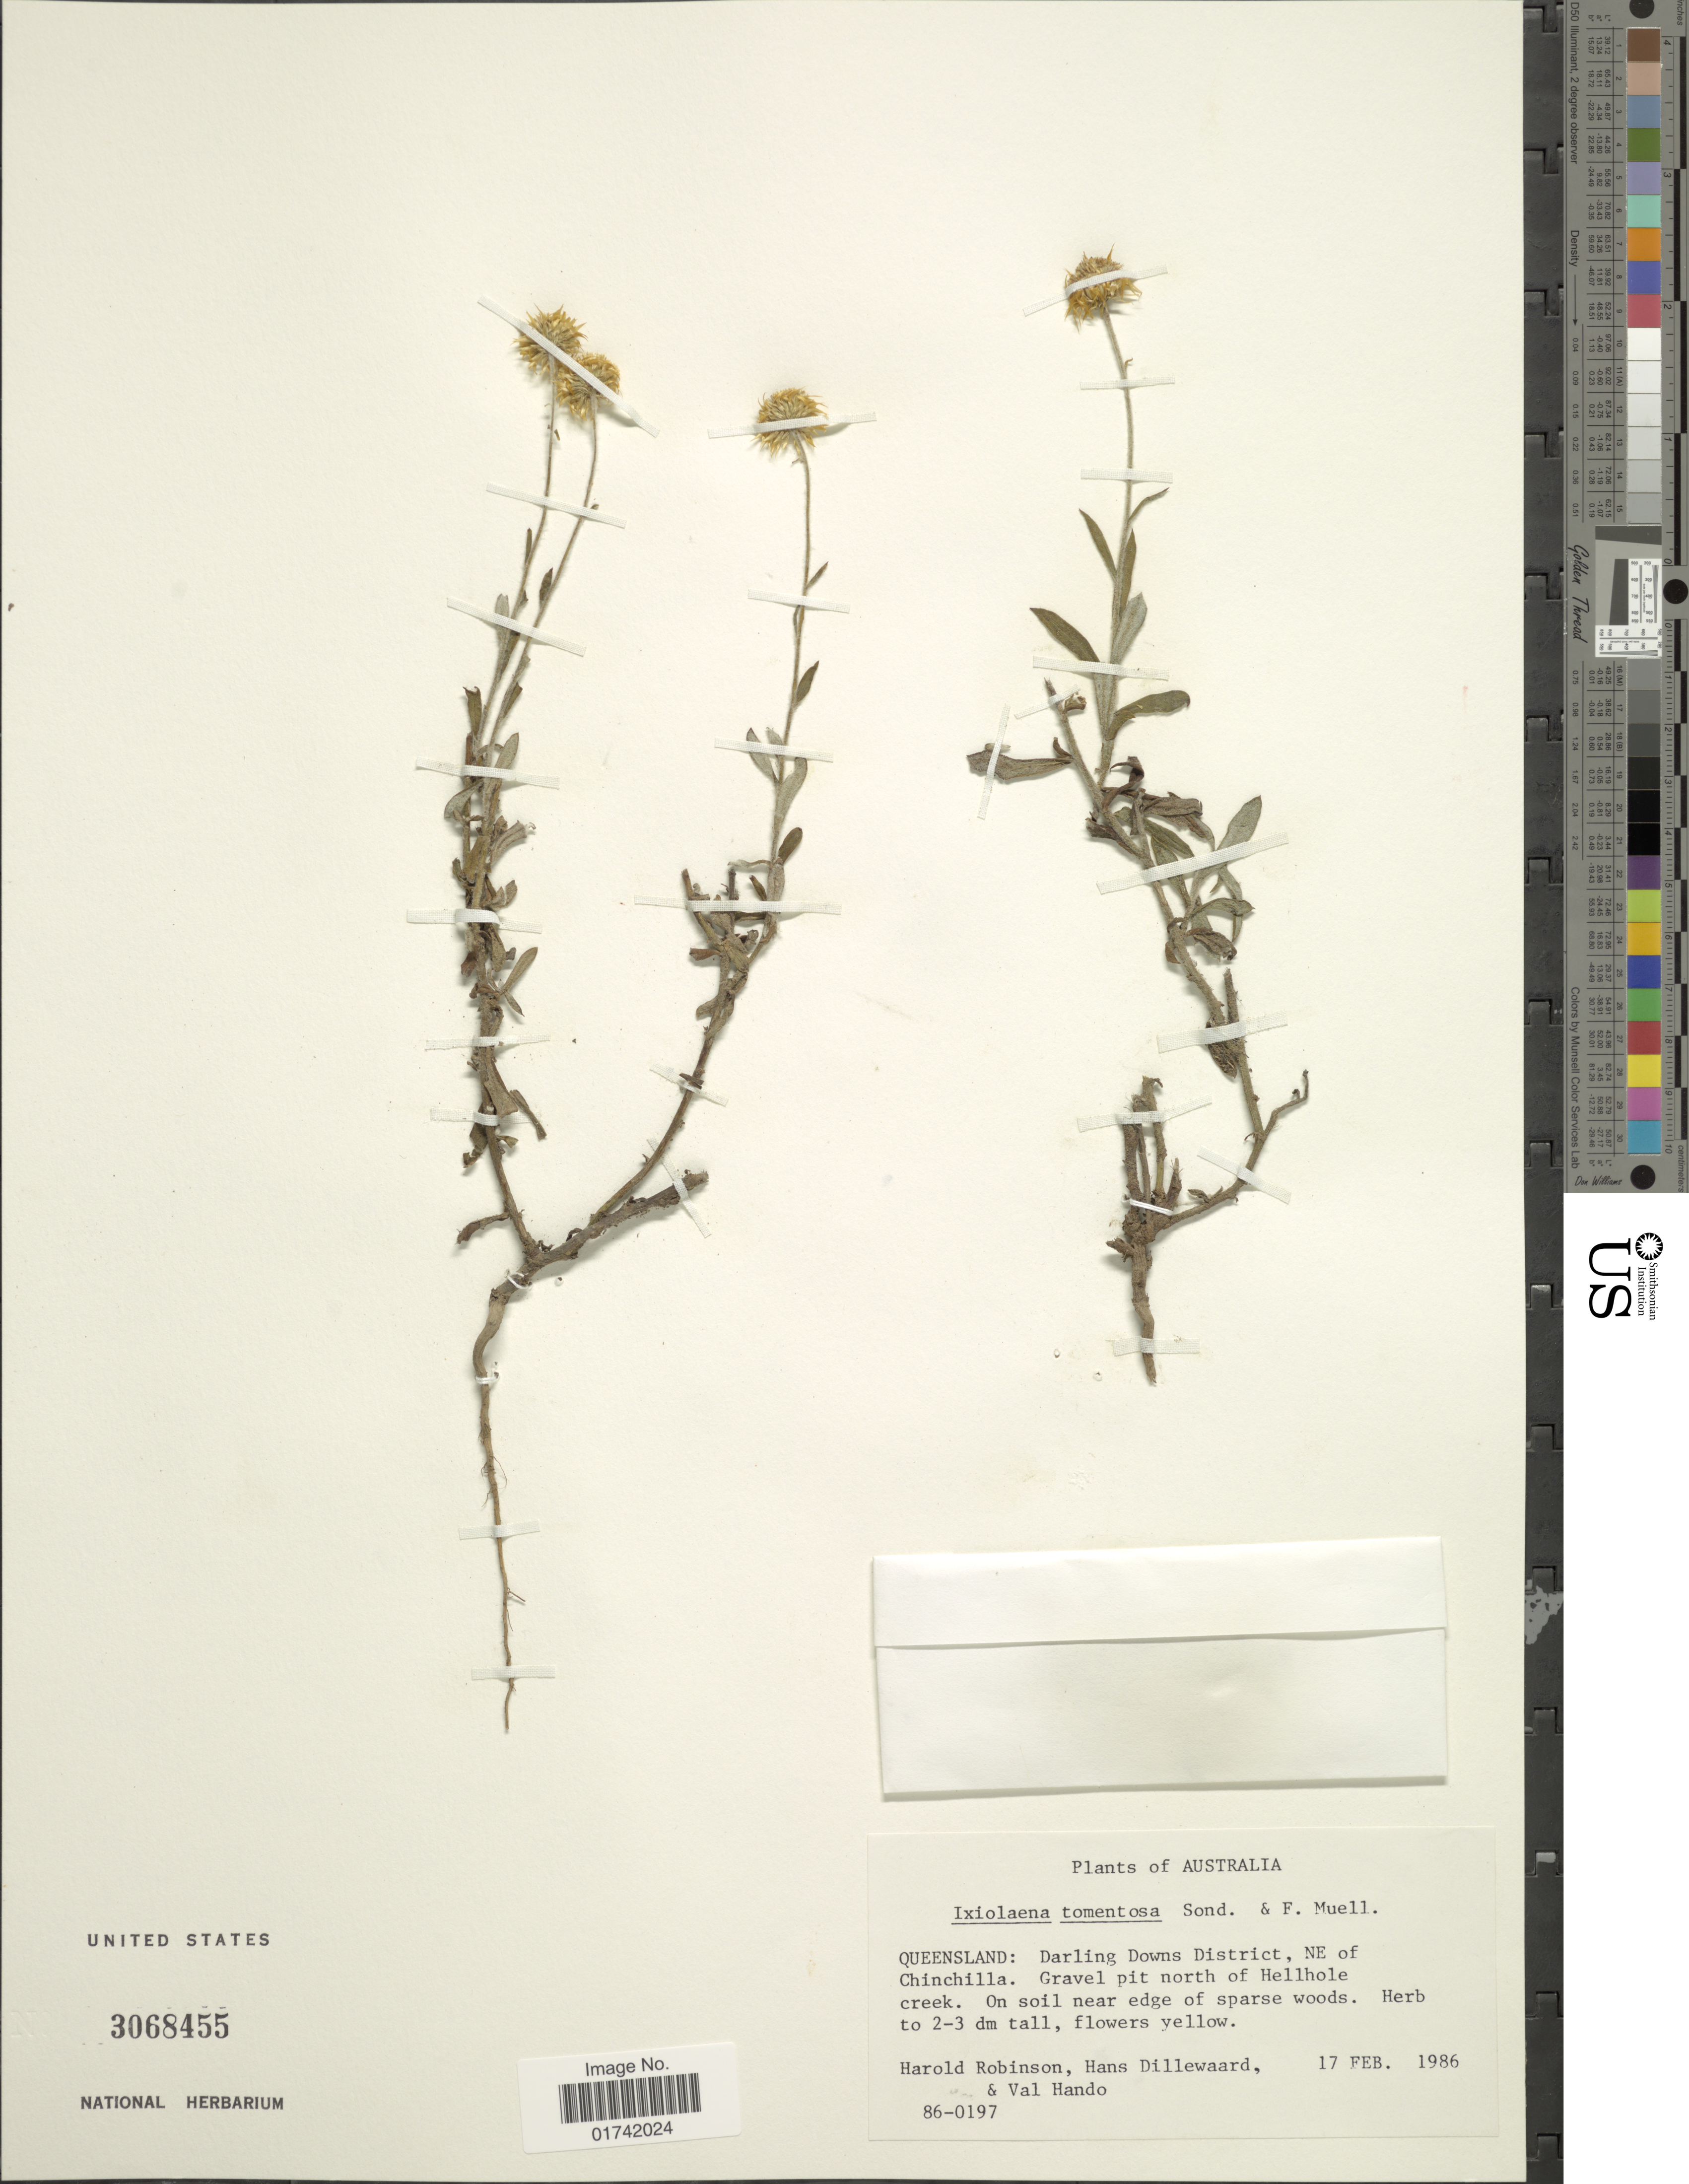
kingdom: Plantae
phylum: Tracheophyta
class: Magnoliopsida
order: Asterales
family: Asteraceae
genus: Ixiolaena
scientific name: Ixiolaena tomentosa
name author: Sond. & F. Muell.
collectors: H. Robinson, H. Dillewaard & V. Hando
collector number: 86-0197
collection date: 1986-02-17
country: Australia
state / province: Queensland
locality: Darling Downs District, NE of Chinchilla. Gravel pit north of Hellhole creek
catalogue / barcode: US 3068455